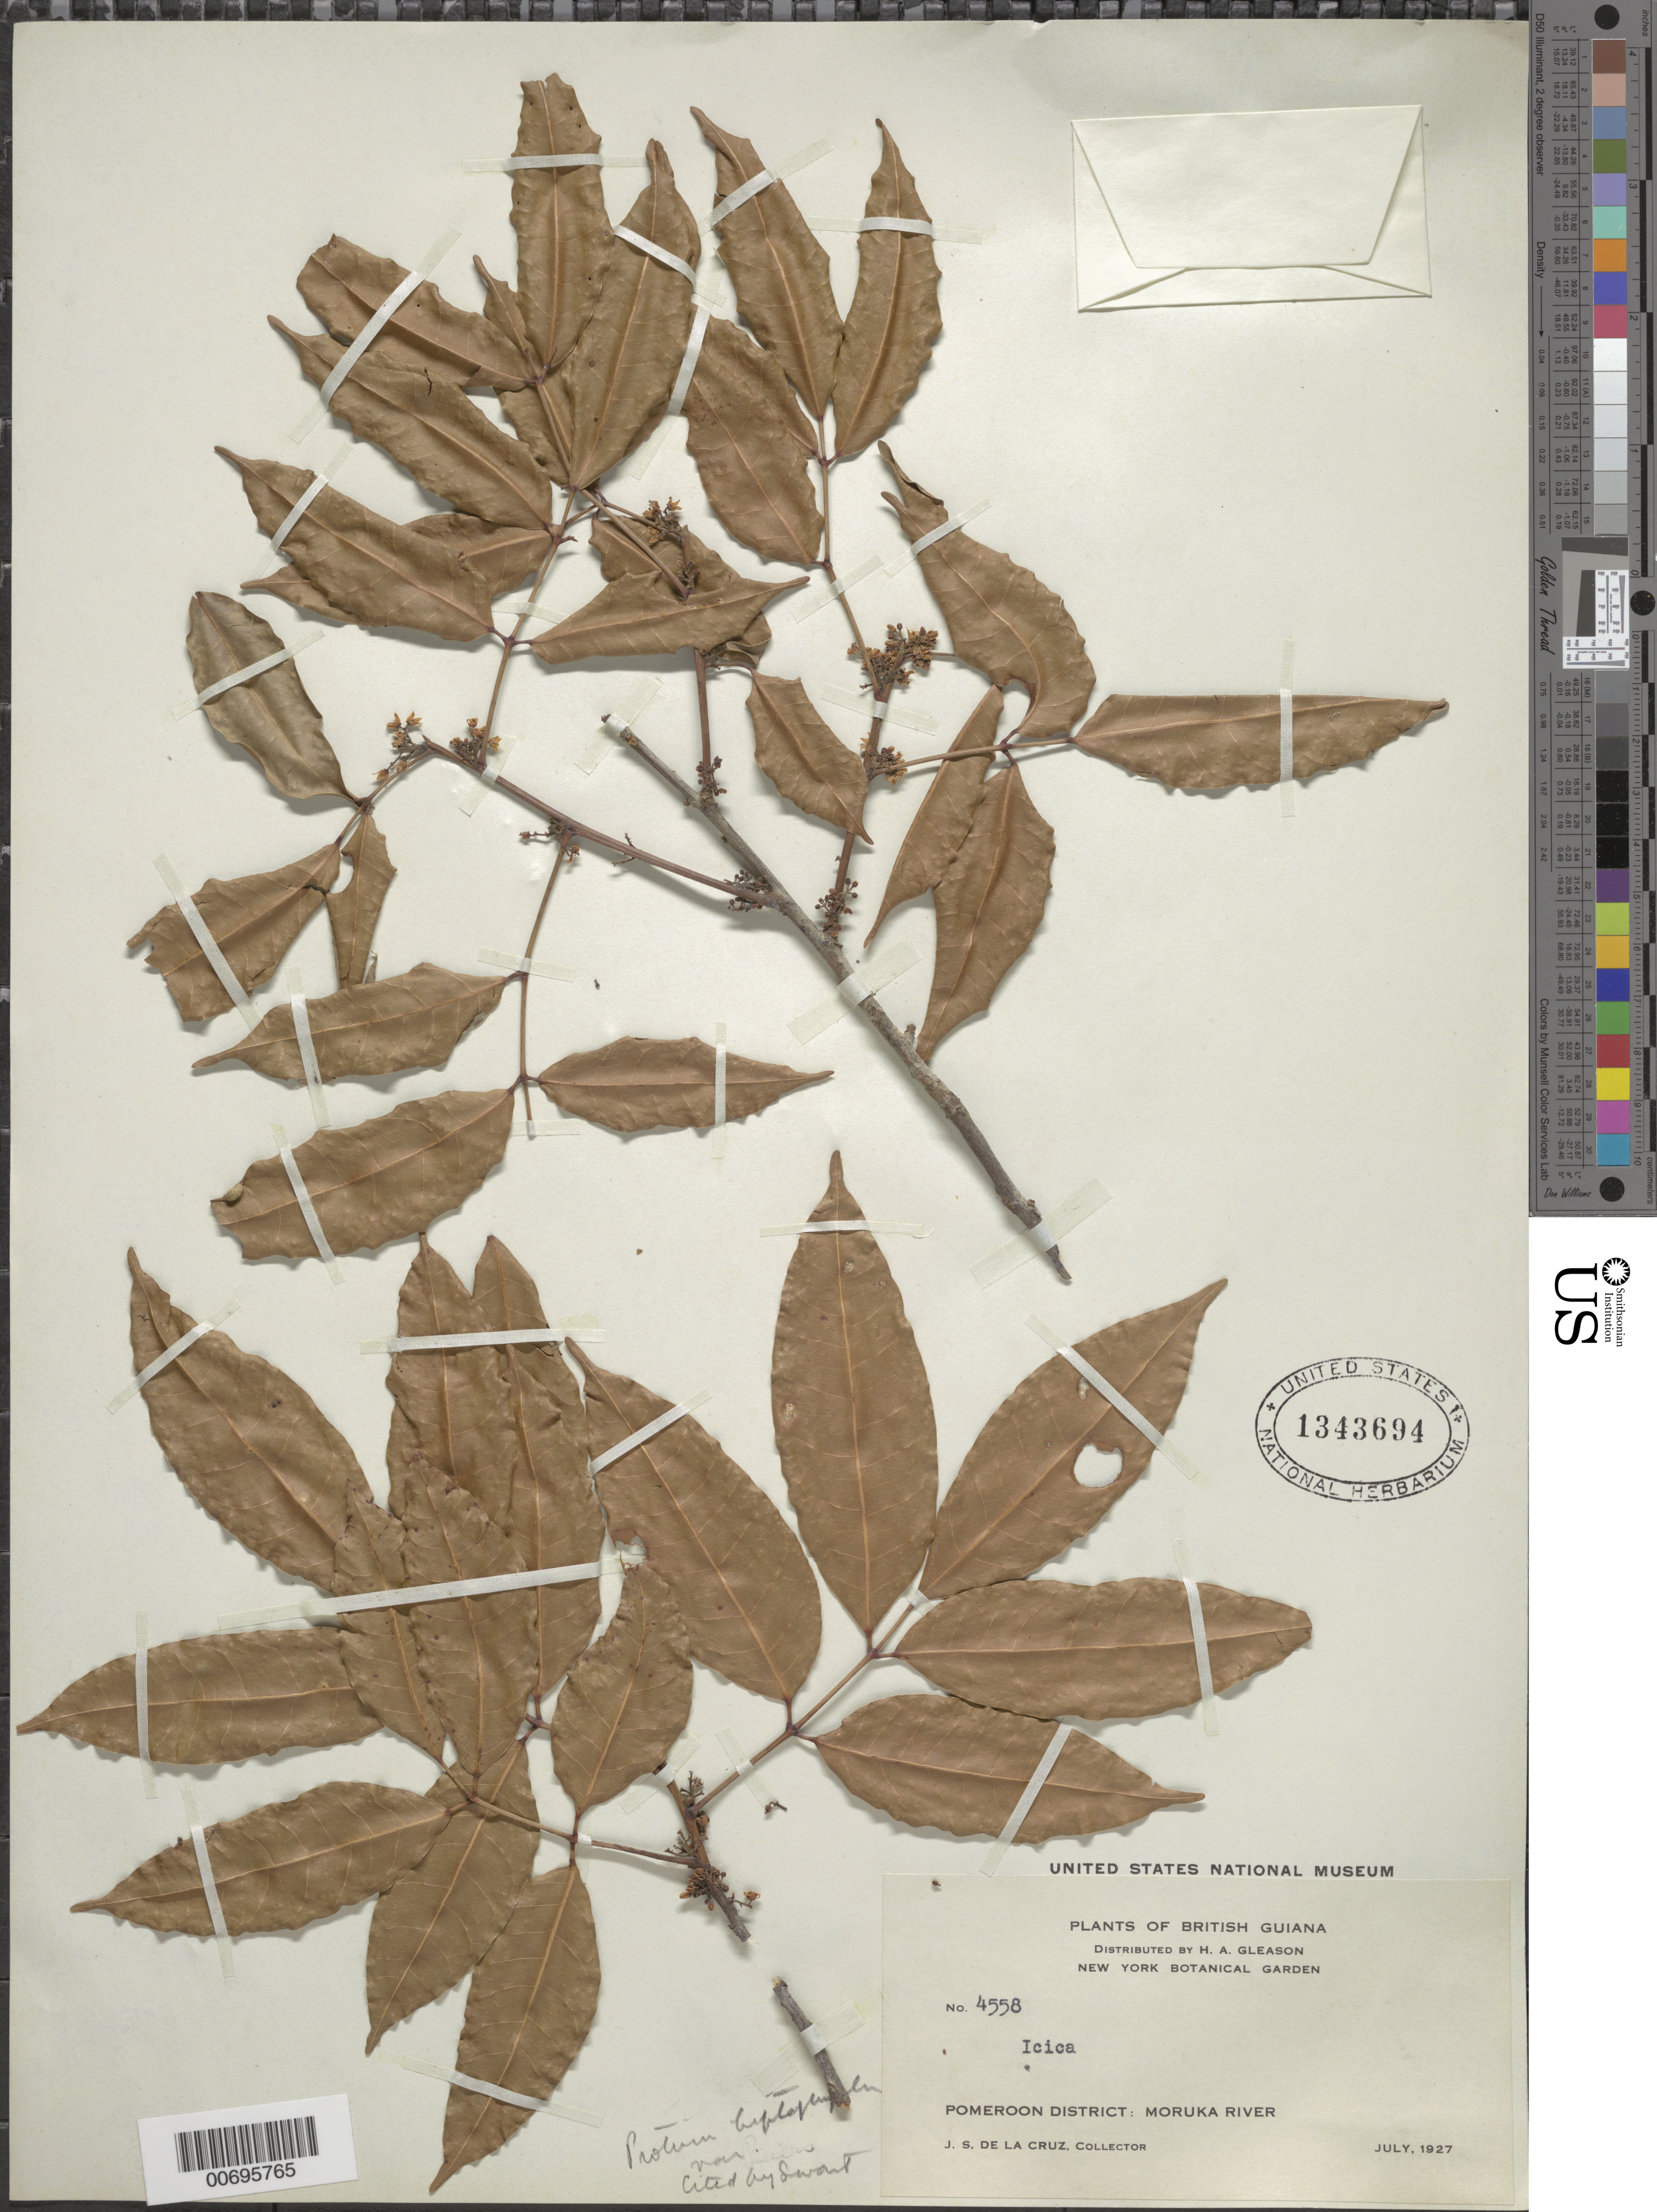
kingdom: Plantae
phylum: Tracheophyta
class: Magnoliopsida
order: Sapindales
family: Burseraceae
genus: Protium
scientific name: Protium heptaphyllum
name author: (Aubl.) Marchand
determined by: Swart, Jan J., (UTRECHT)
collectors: J. S. de la Cruz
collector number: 4558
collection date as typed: Jul-27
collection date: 1927-07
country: Guyana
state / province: Barima-Waini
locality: Moruka R., Pomeroon Dist.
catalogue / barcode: US 1343694